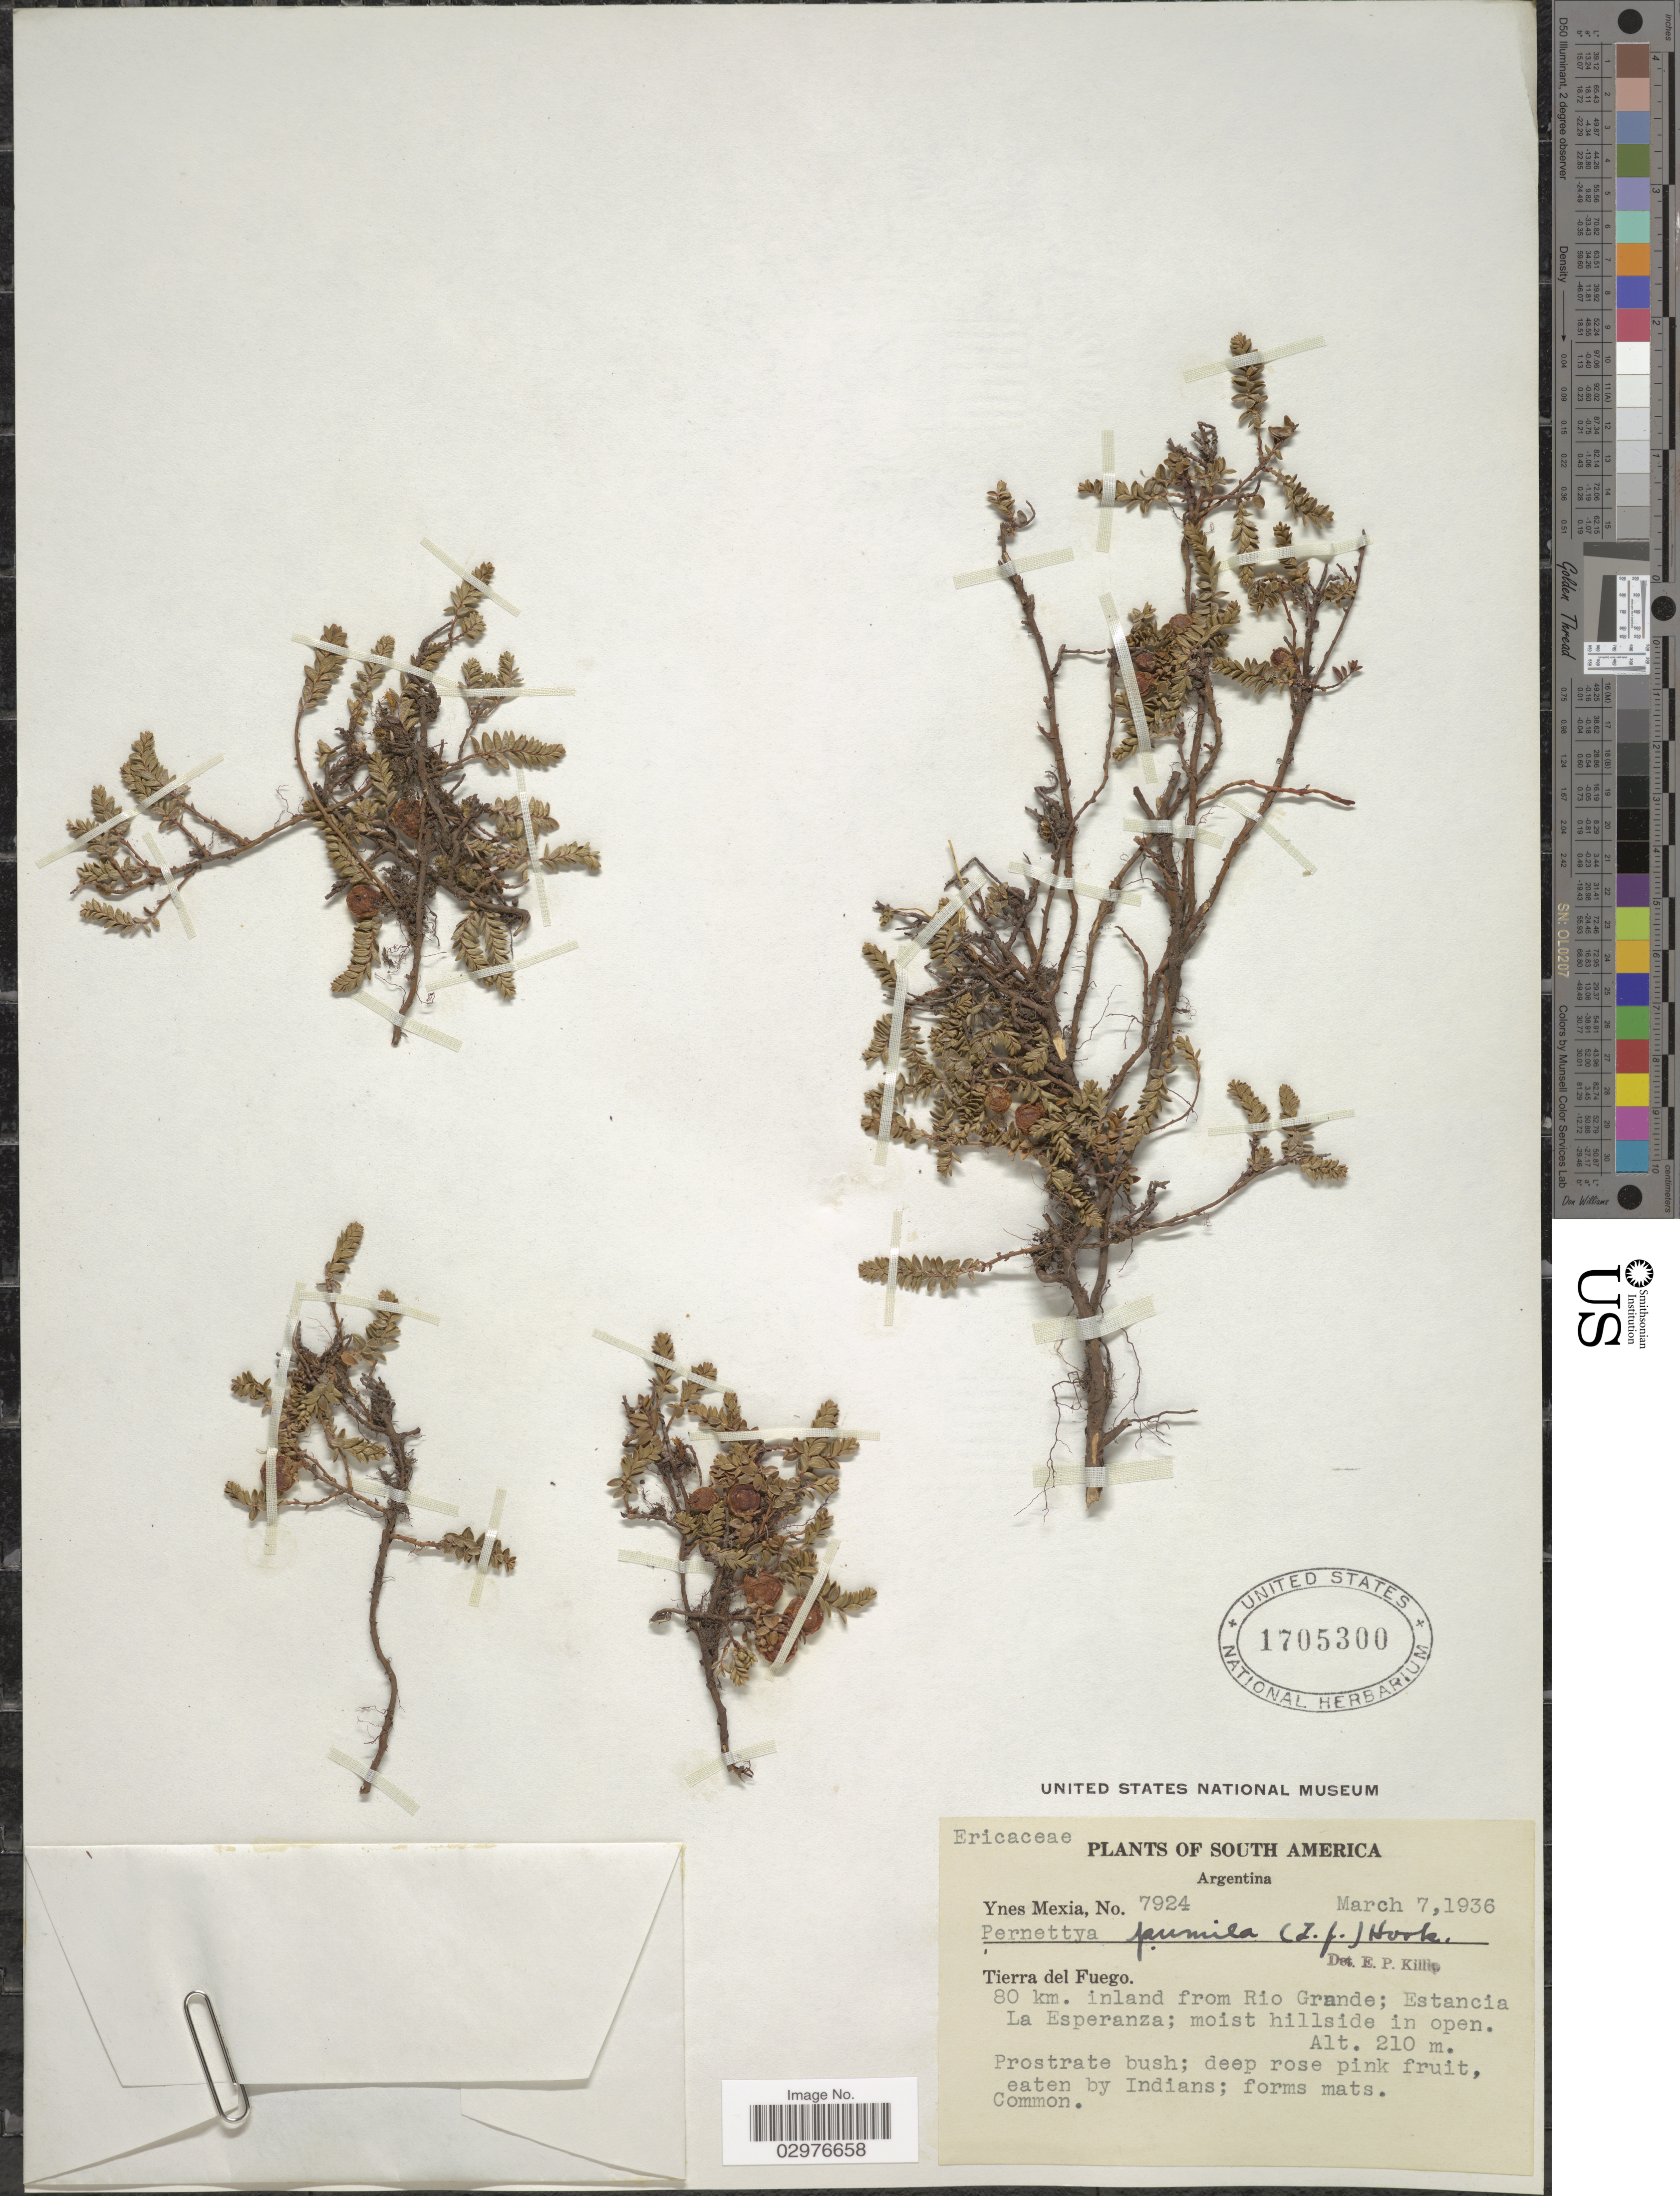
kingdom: Plantae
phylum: Tracheophyta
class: Magnoliopsida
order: Ericales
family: Ericaceae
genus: Gaultheria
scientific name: Gaultheria pumila var. pumila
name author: (L. f.) D.J. Middleton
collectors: Y. Mexia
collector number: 7924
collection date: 1936-03-07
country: Argentina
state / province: Tierra del Fuego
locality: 80 km. inland from Rio Grande; Estancia La Esperanza.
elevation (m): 210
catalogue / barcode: US 1705300